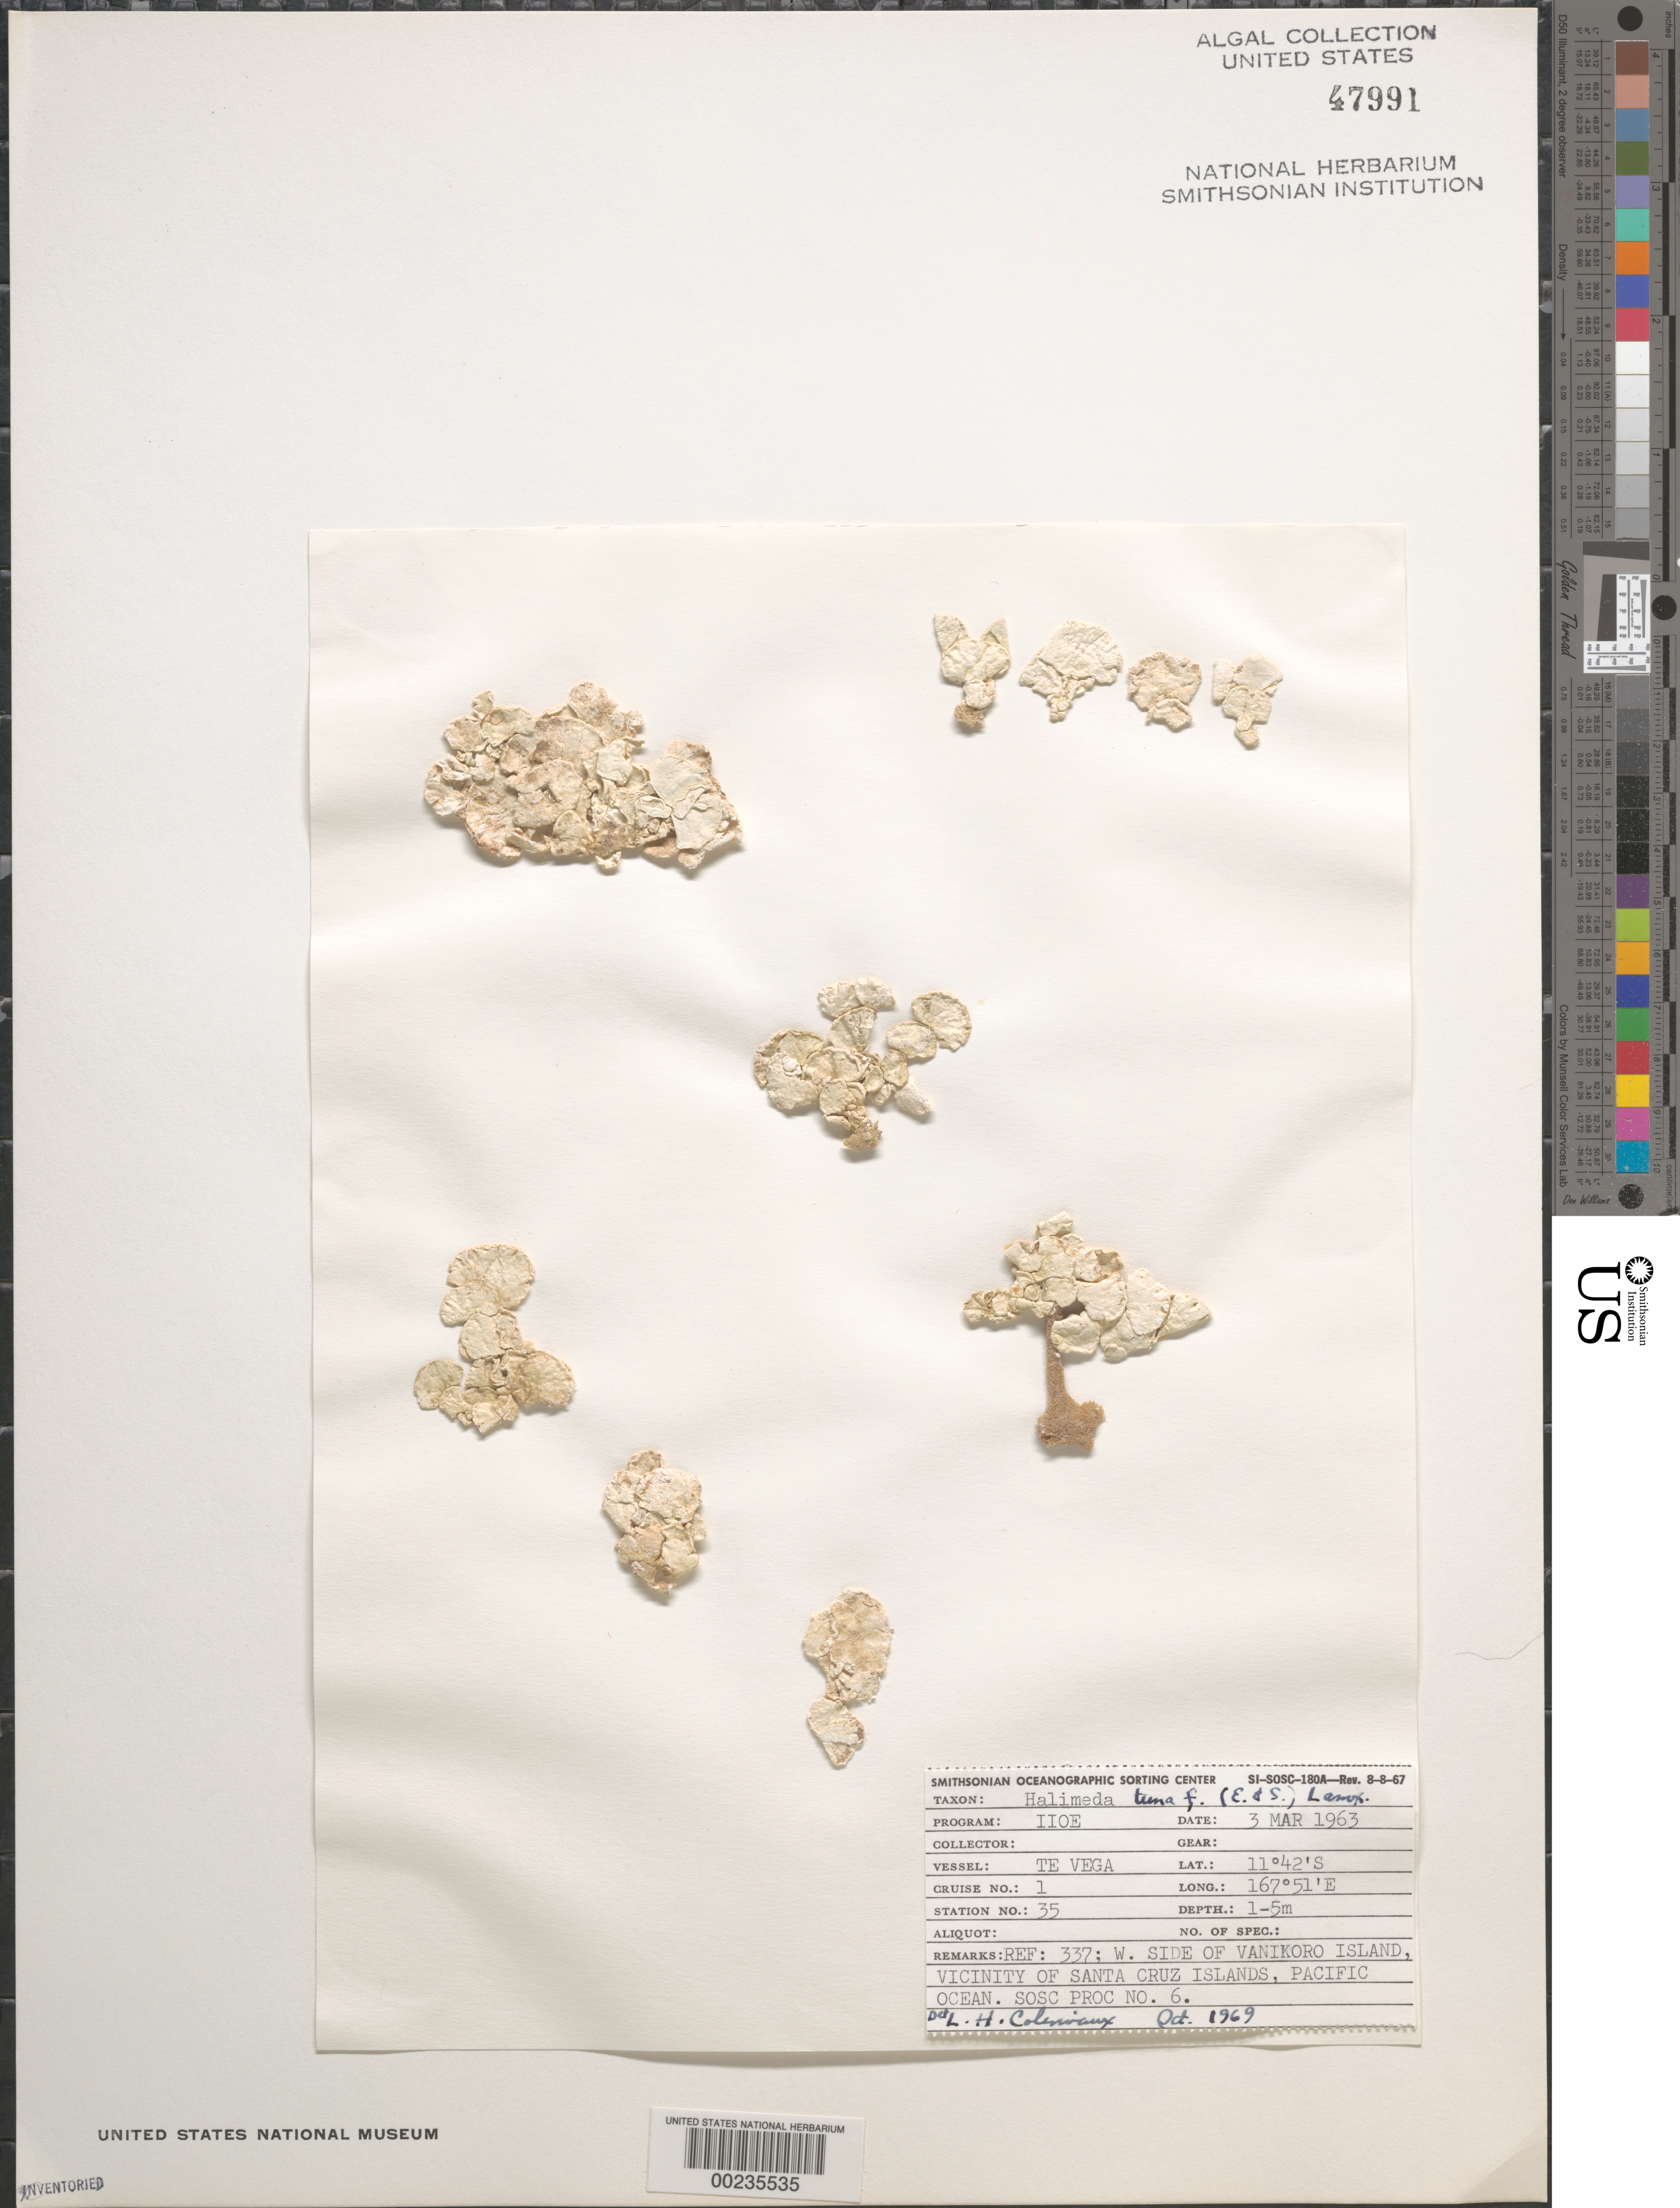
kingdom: Plantae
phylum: Chlorophyta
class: Ulvophyceae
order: Bryopsidales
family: Halimedaceae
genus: Halimeda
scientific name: Halimeda tuna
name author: (J. Ellis & Sol.) J.V.Lamouroux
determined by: Hillis-Colinvaux, L.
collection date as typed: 03 Mar 1963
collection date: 1963-03-03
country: Solomon Islands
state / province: Temotu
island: Vanikolo [Vanikoro]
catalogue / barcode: US 47991